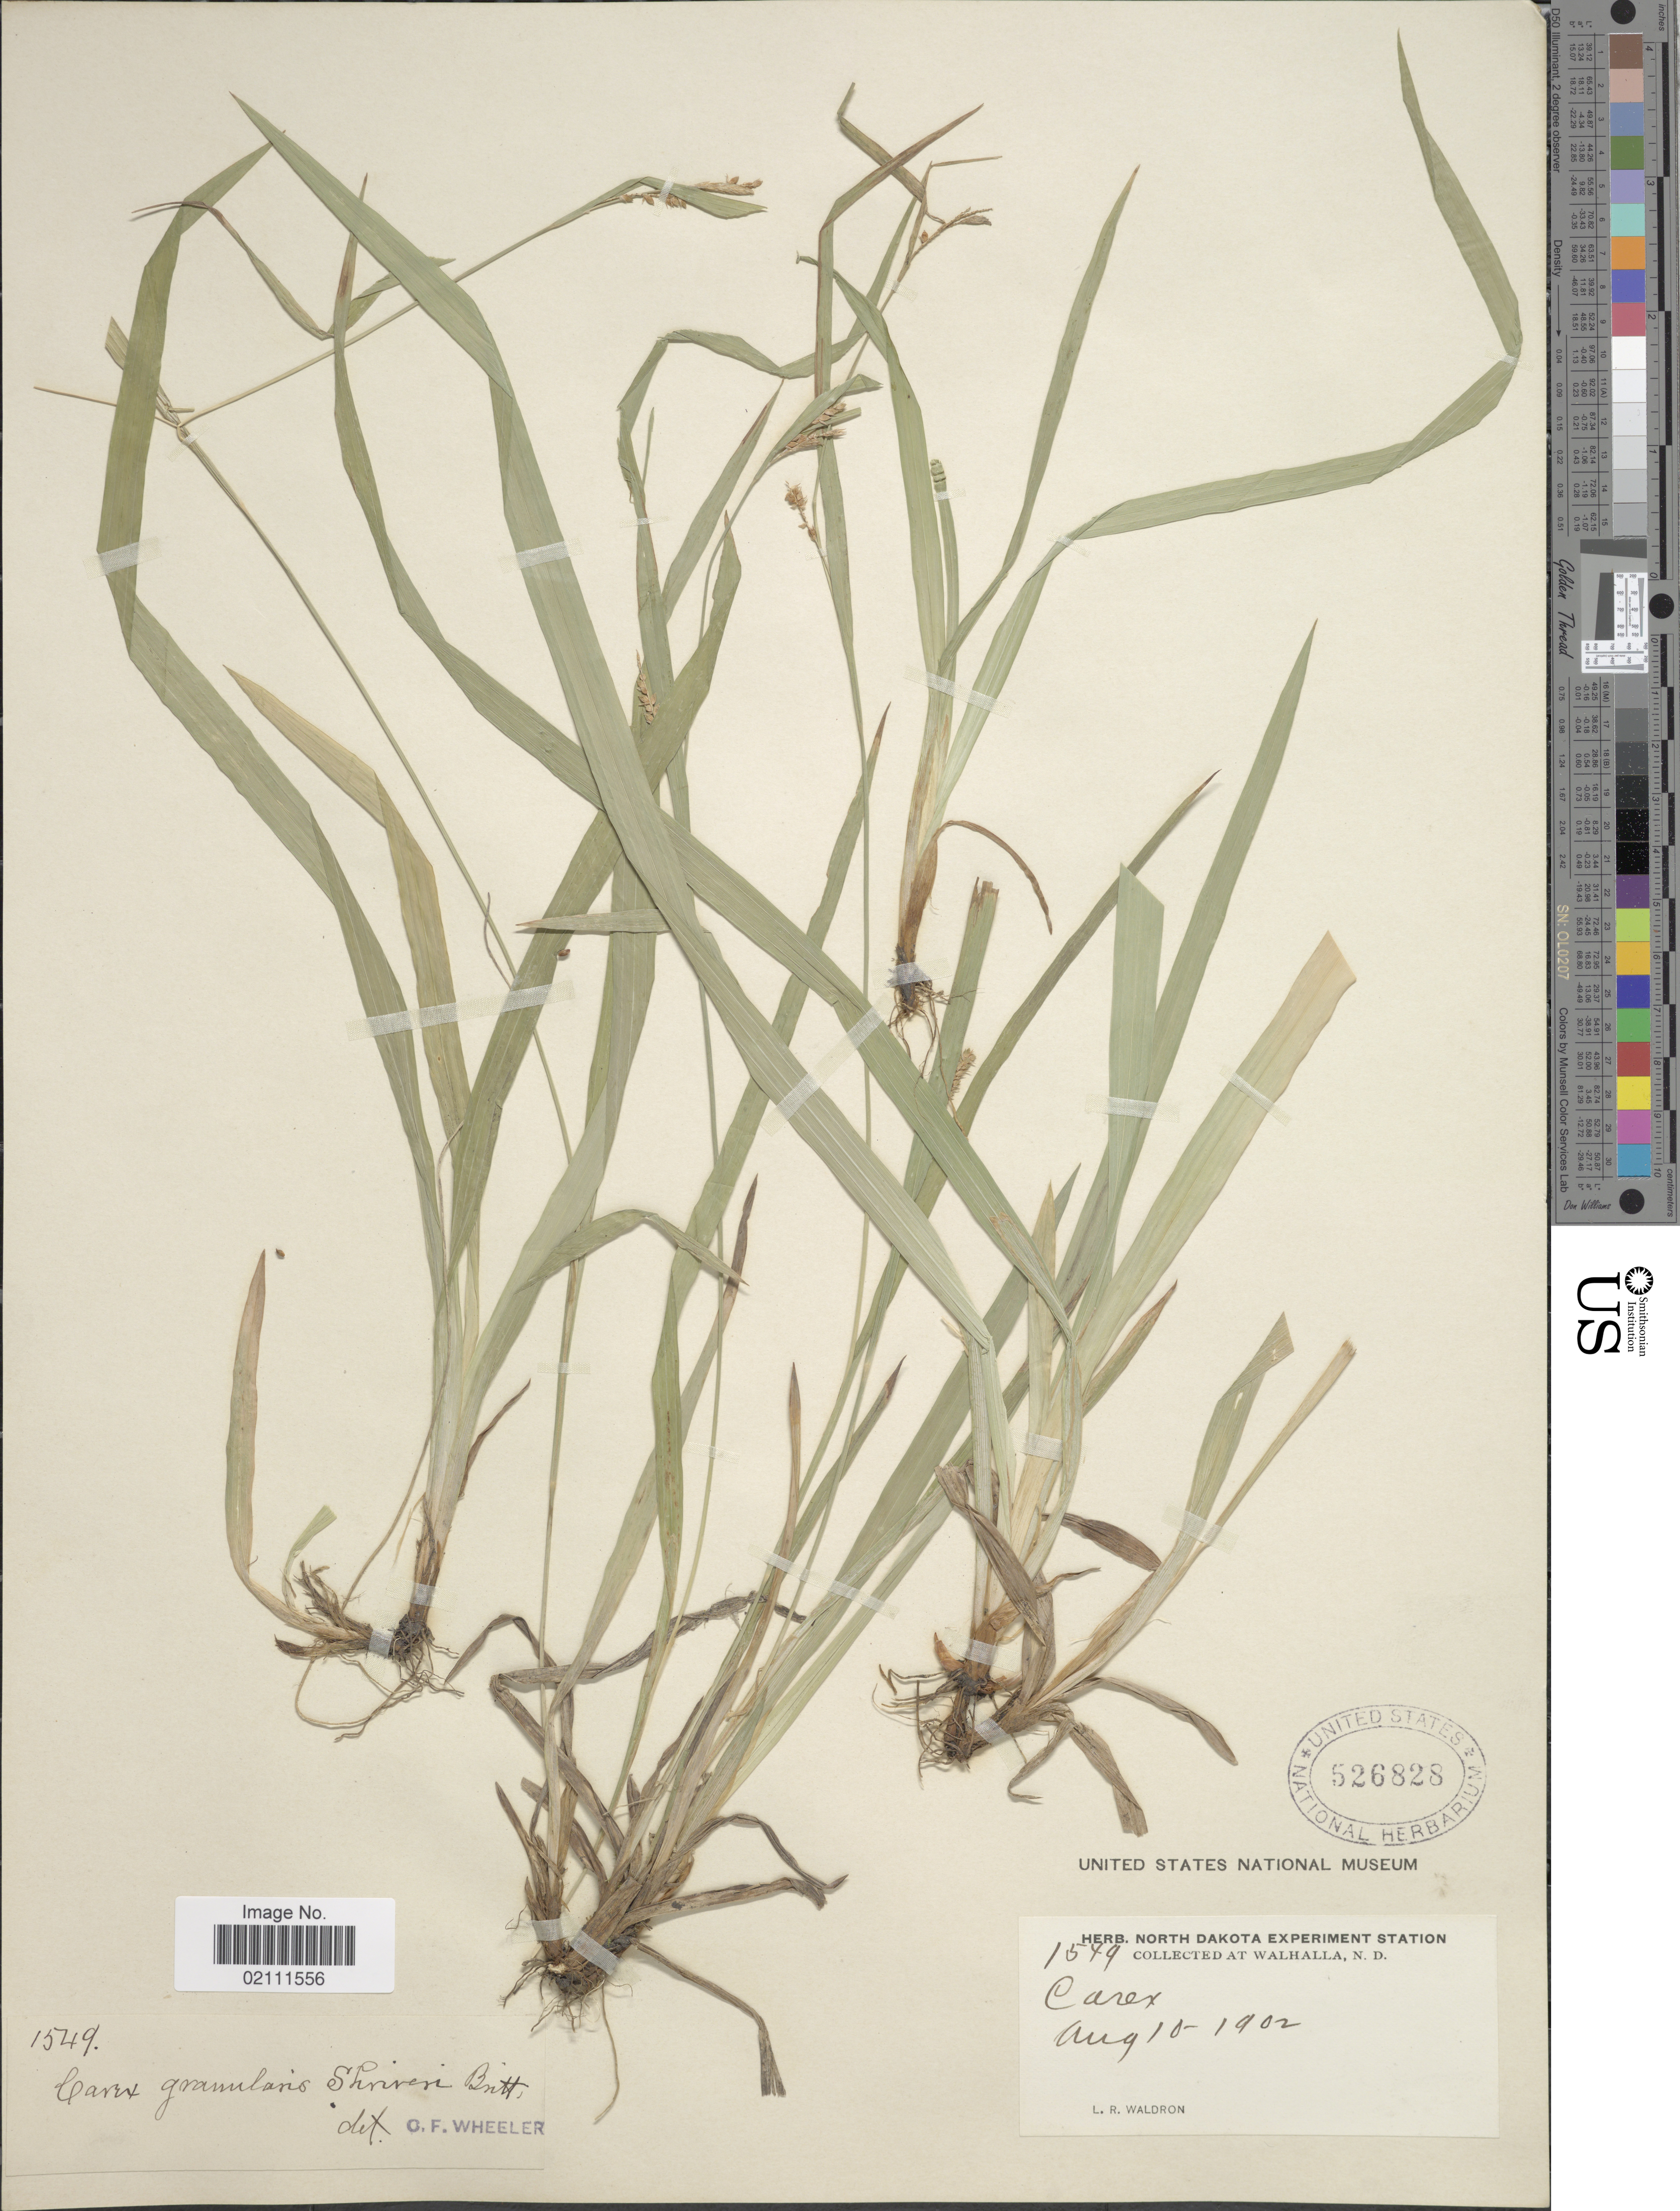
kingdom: Plantae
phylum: Tracheophyta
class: Liliopsida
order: Poales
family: Cyperaceae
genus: Carex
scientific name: Carex granularis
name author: Muhl. ex Willd.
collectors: L. Waldron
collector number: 1549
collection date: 1902-08-10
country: United States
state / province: North Dakota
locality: Walhalla.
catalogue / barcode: US 526828